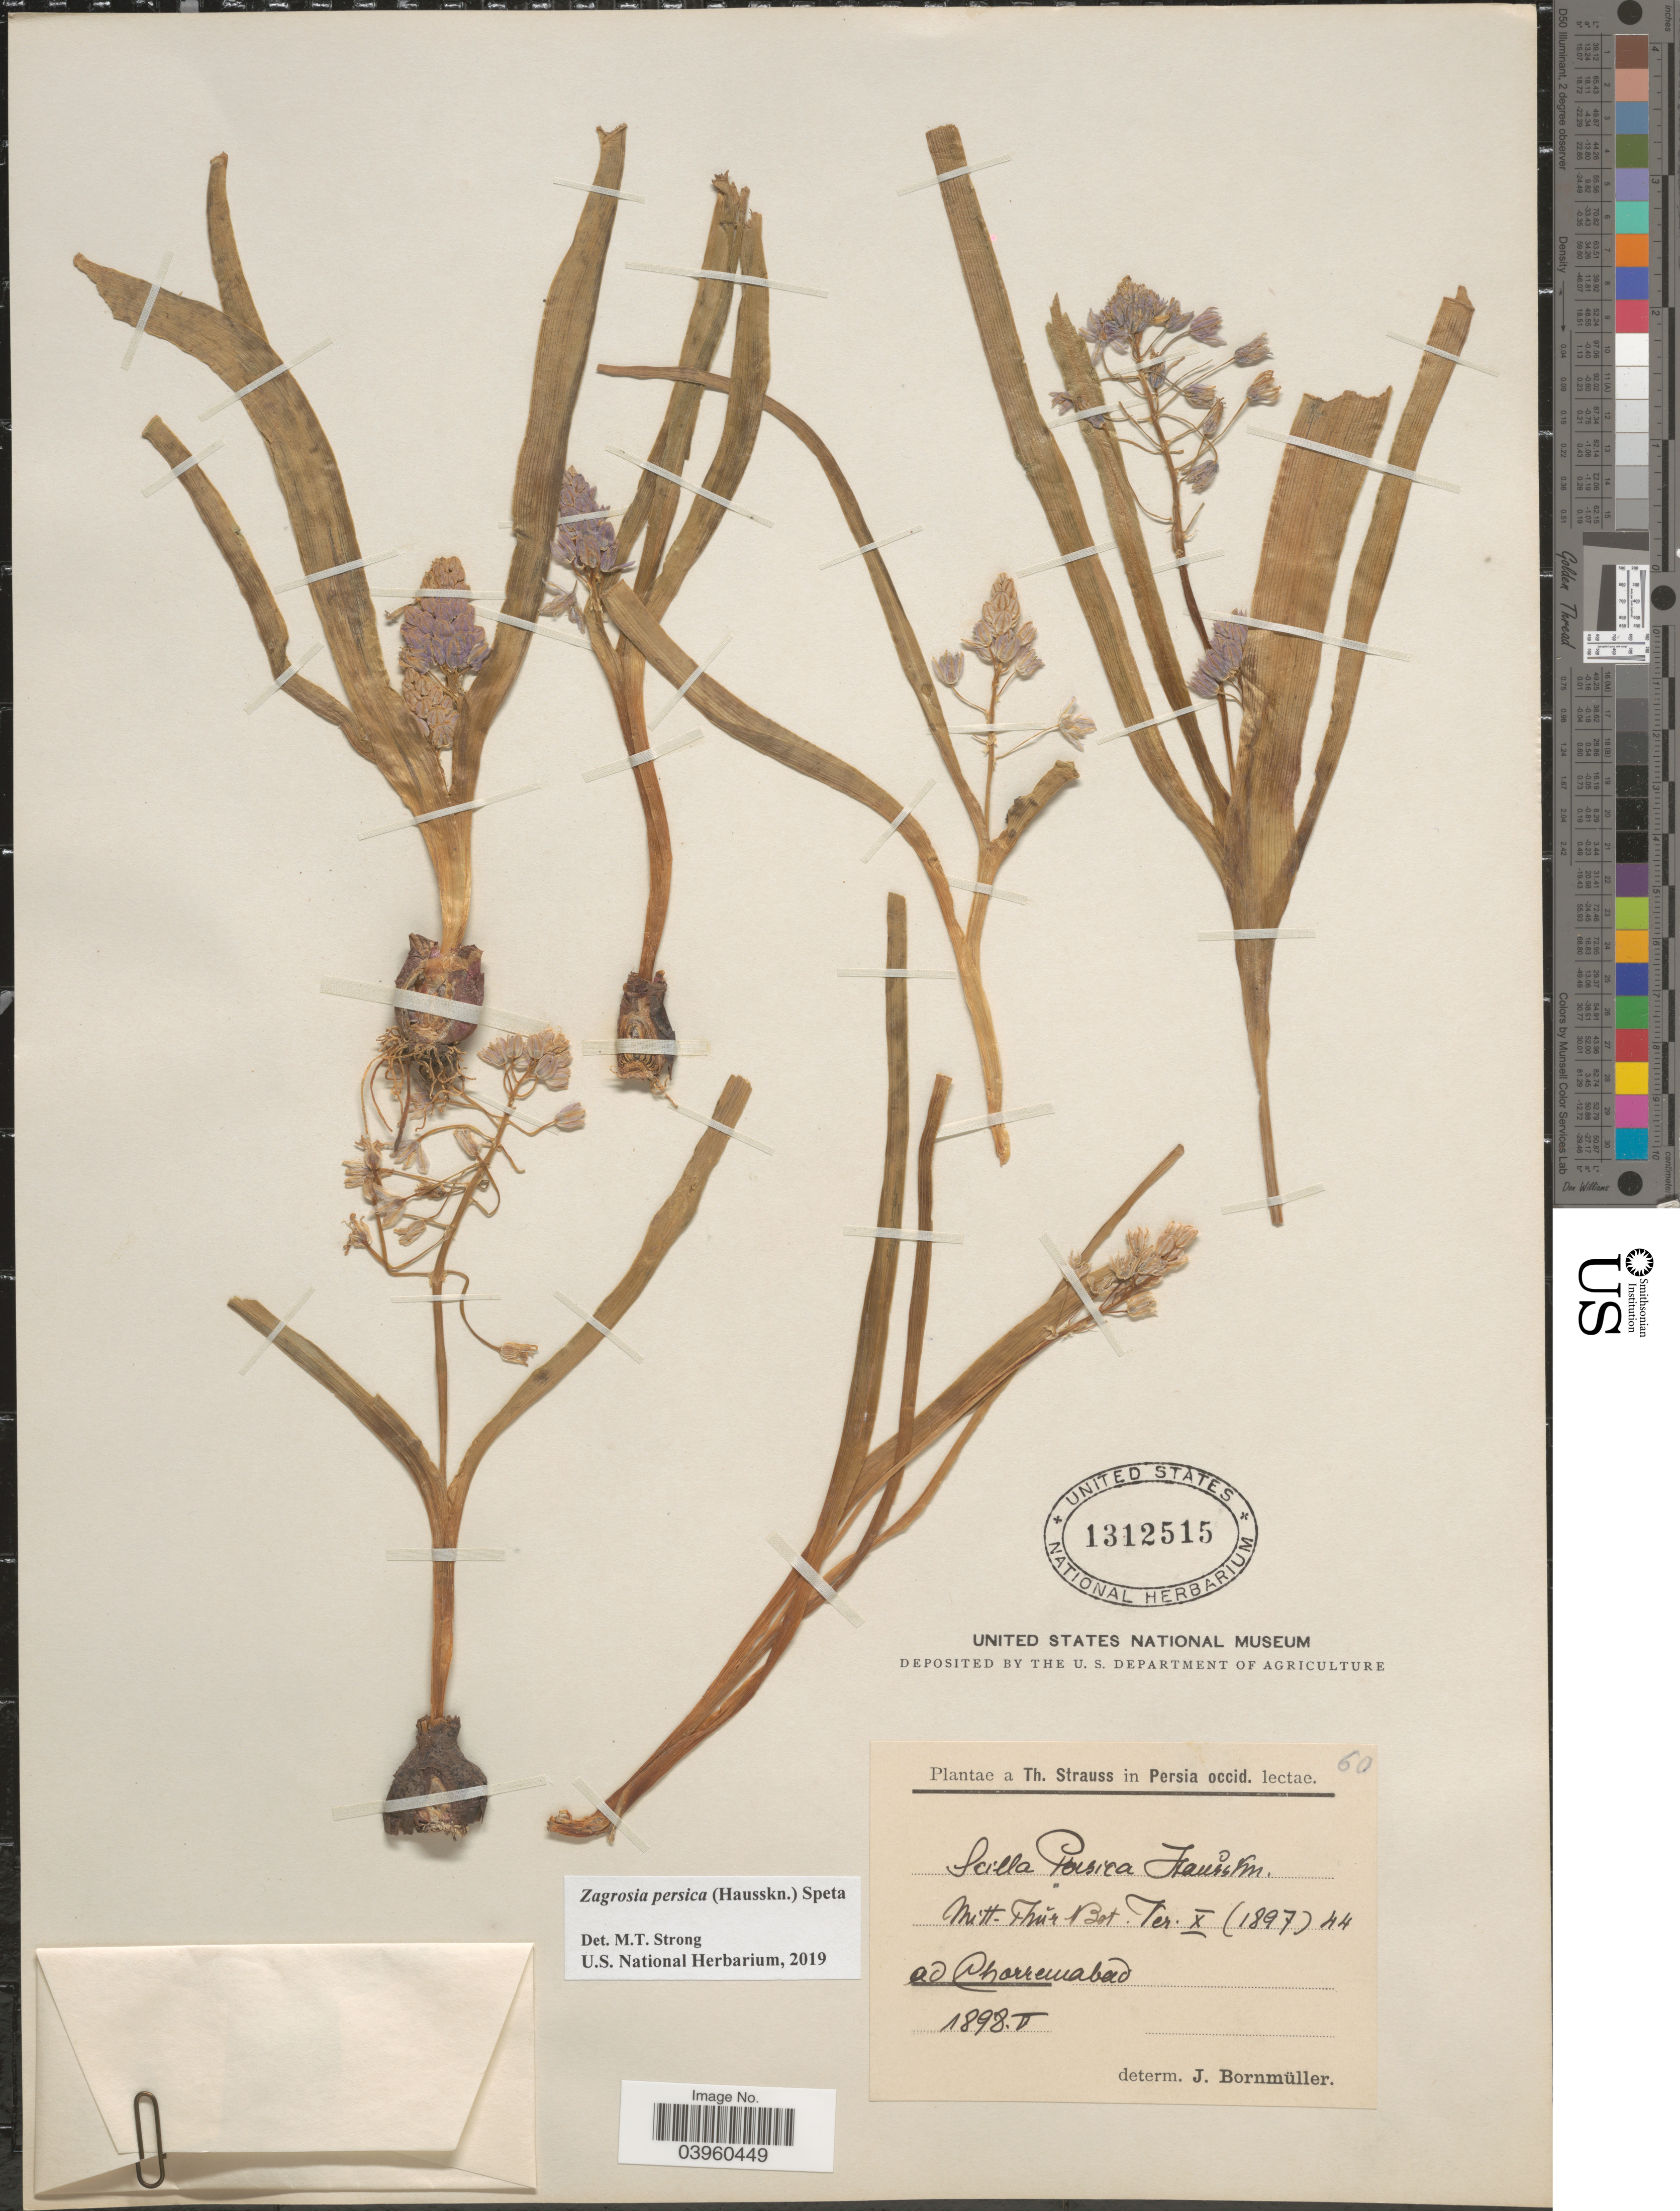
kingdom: Plantae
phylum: Tracheophyta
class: Liliopsida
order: Asparagales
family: Asparagaceae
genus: Zagrosia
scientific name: Zagrosia persica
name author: (Hausskn.) Speta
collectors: T. Strauss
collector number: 60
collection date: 1898-05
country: Iran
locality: In Persia occid. Ad Charremabad.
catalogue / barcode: US 1312515